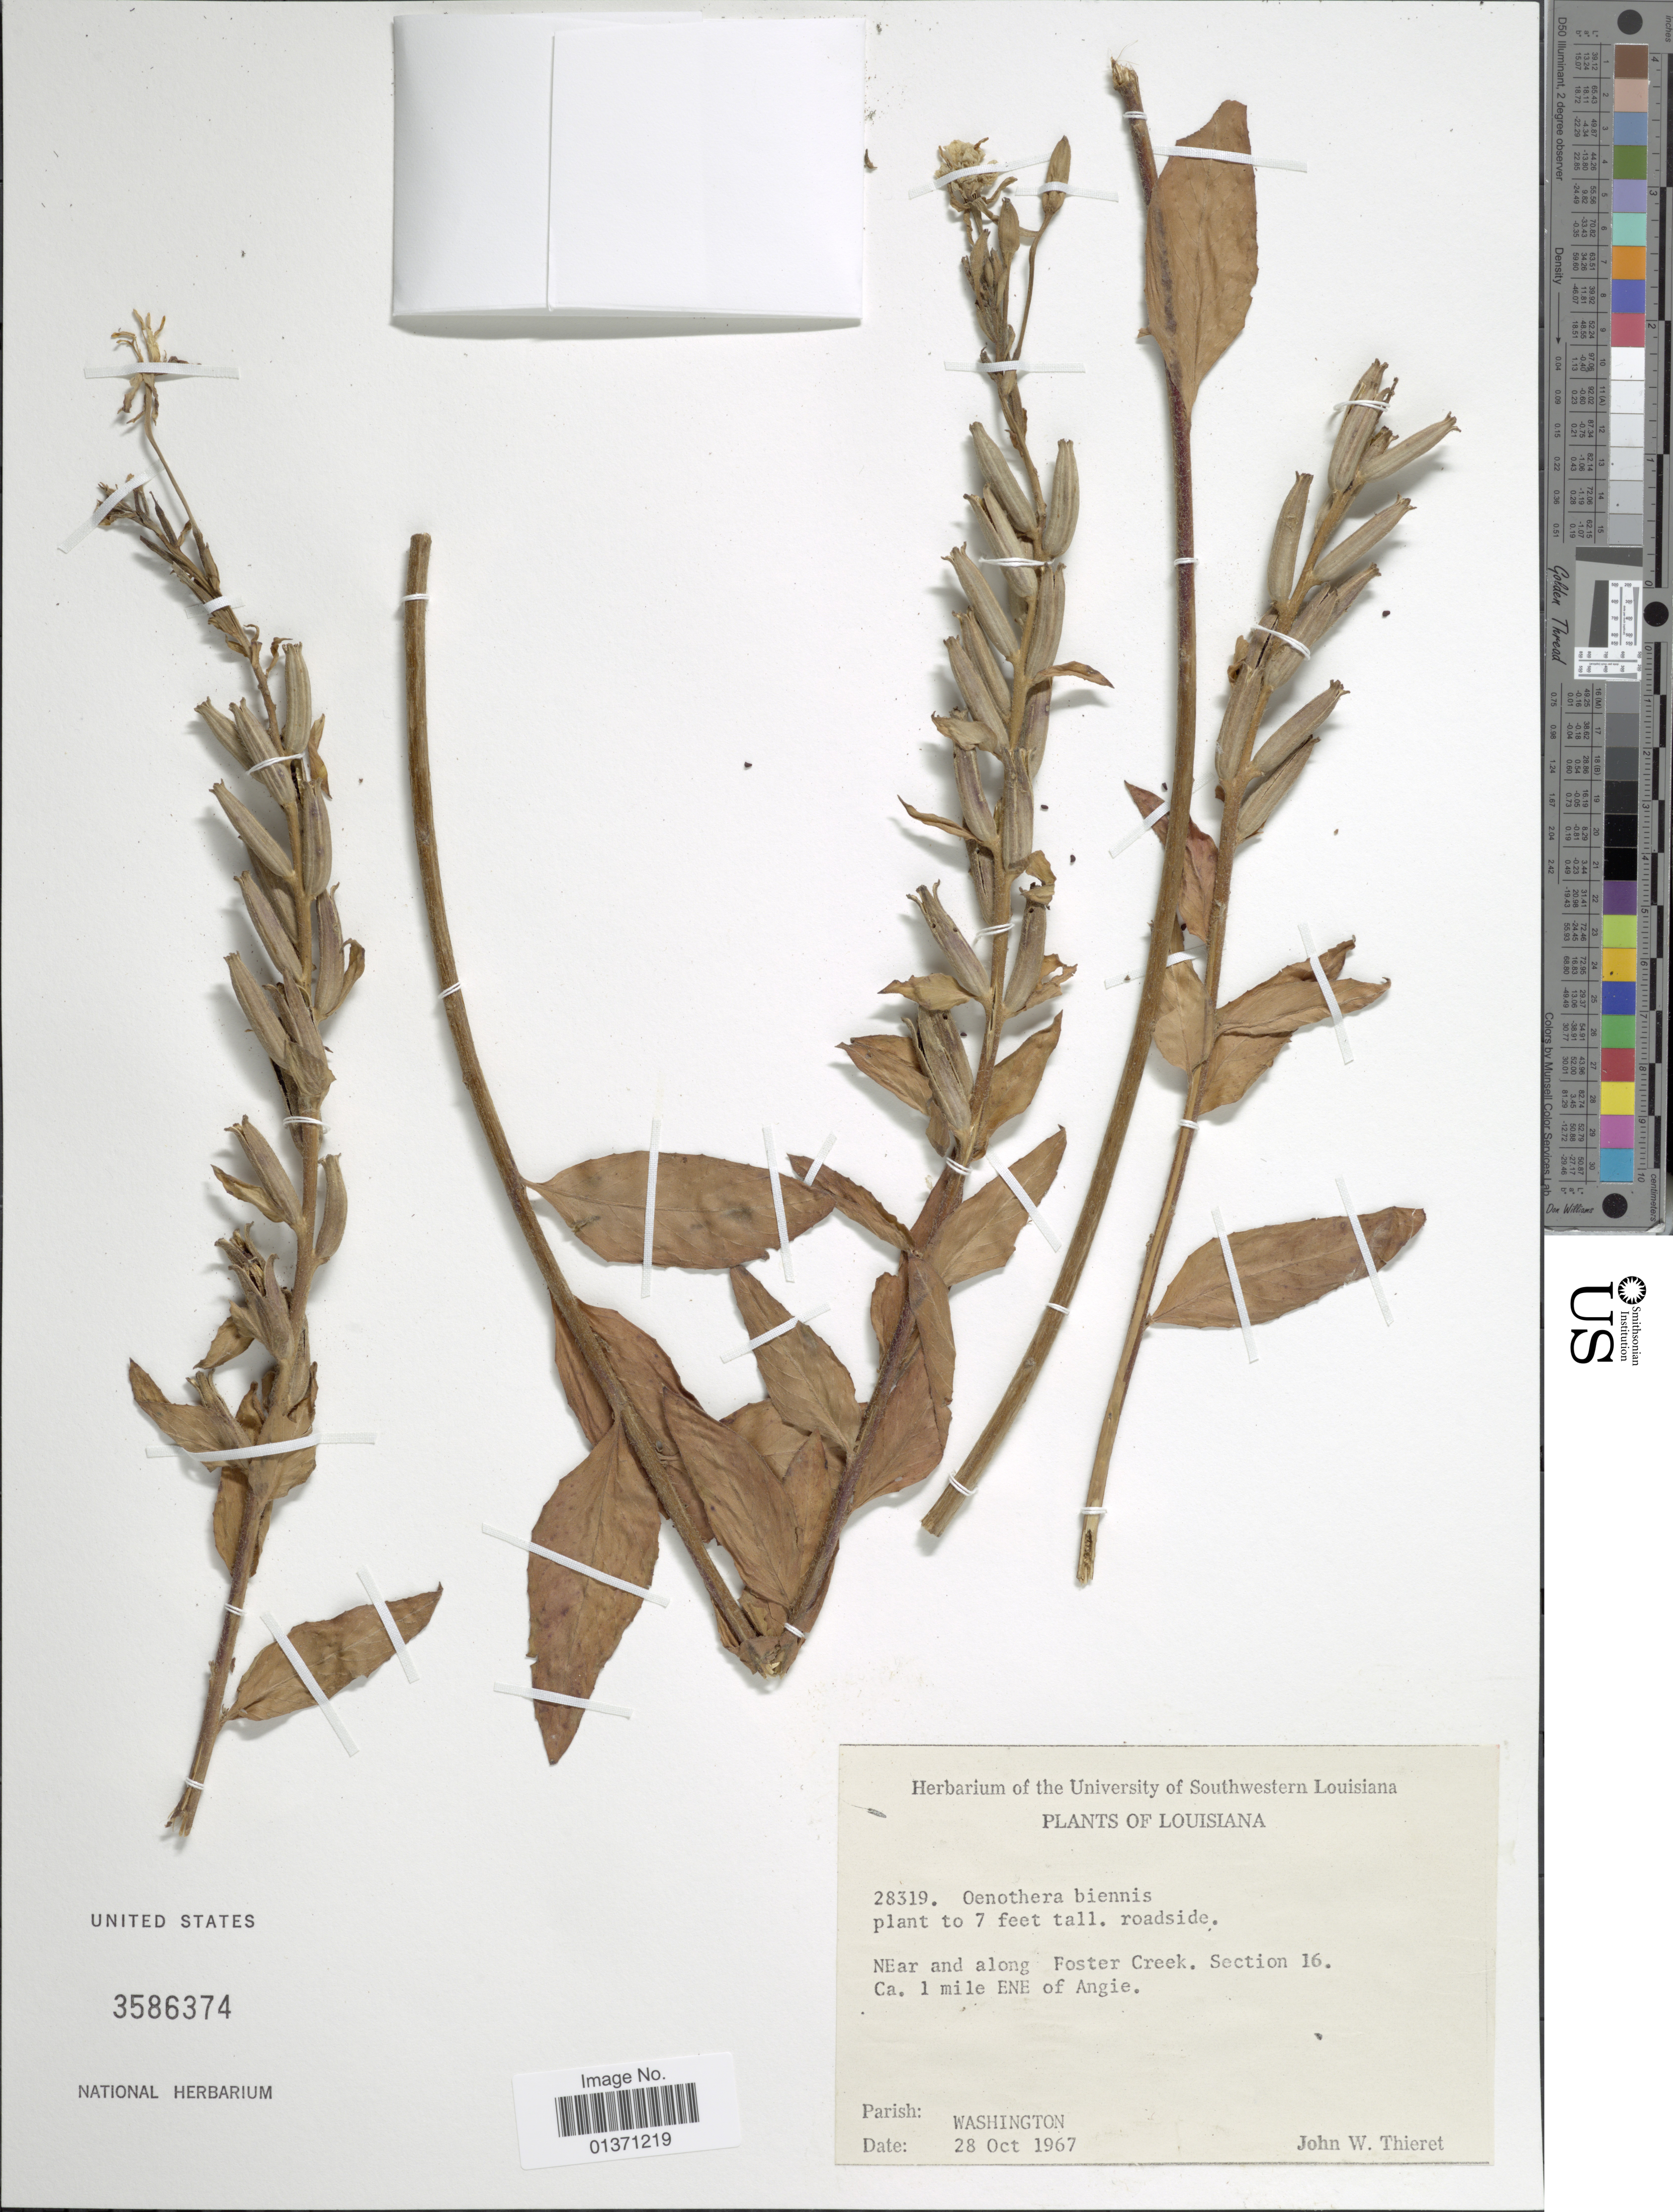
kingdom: Plantae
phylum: Tracheophyta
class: Magnoliopsida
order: Myrtales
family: Onagraceae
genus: Oenothera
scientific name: Oenothera biennis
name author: L.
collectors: J. W. Thieret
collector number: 28319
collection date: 1967-10-28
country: United States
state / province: Louisiana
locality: Near and along Foster Creek. Section 16, Ca. 1 mile ENE of Angie, Parish: Washington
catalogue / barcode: US 3586374